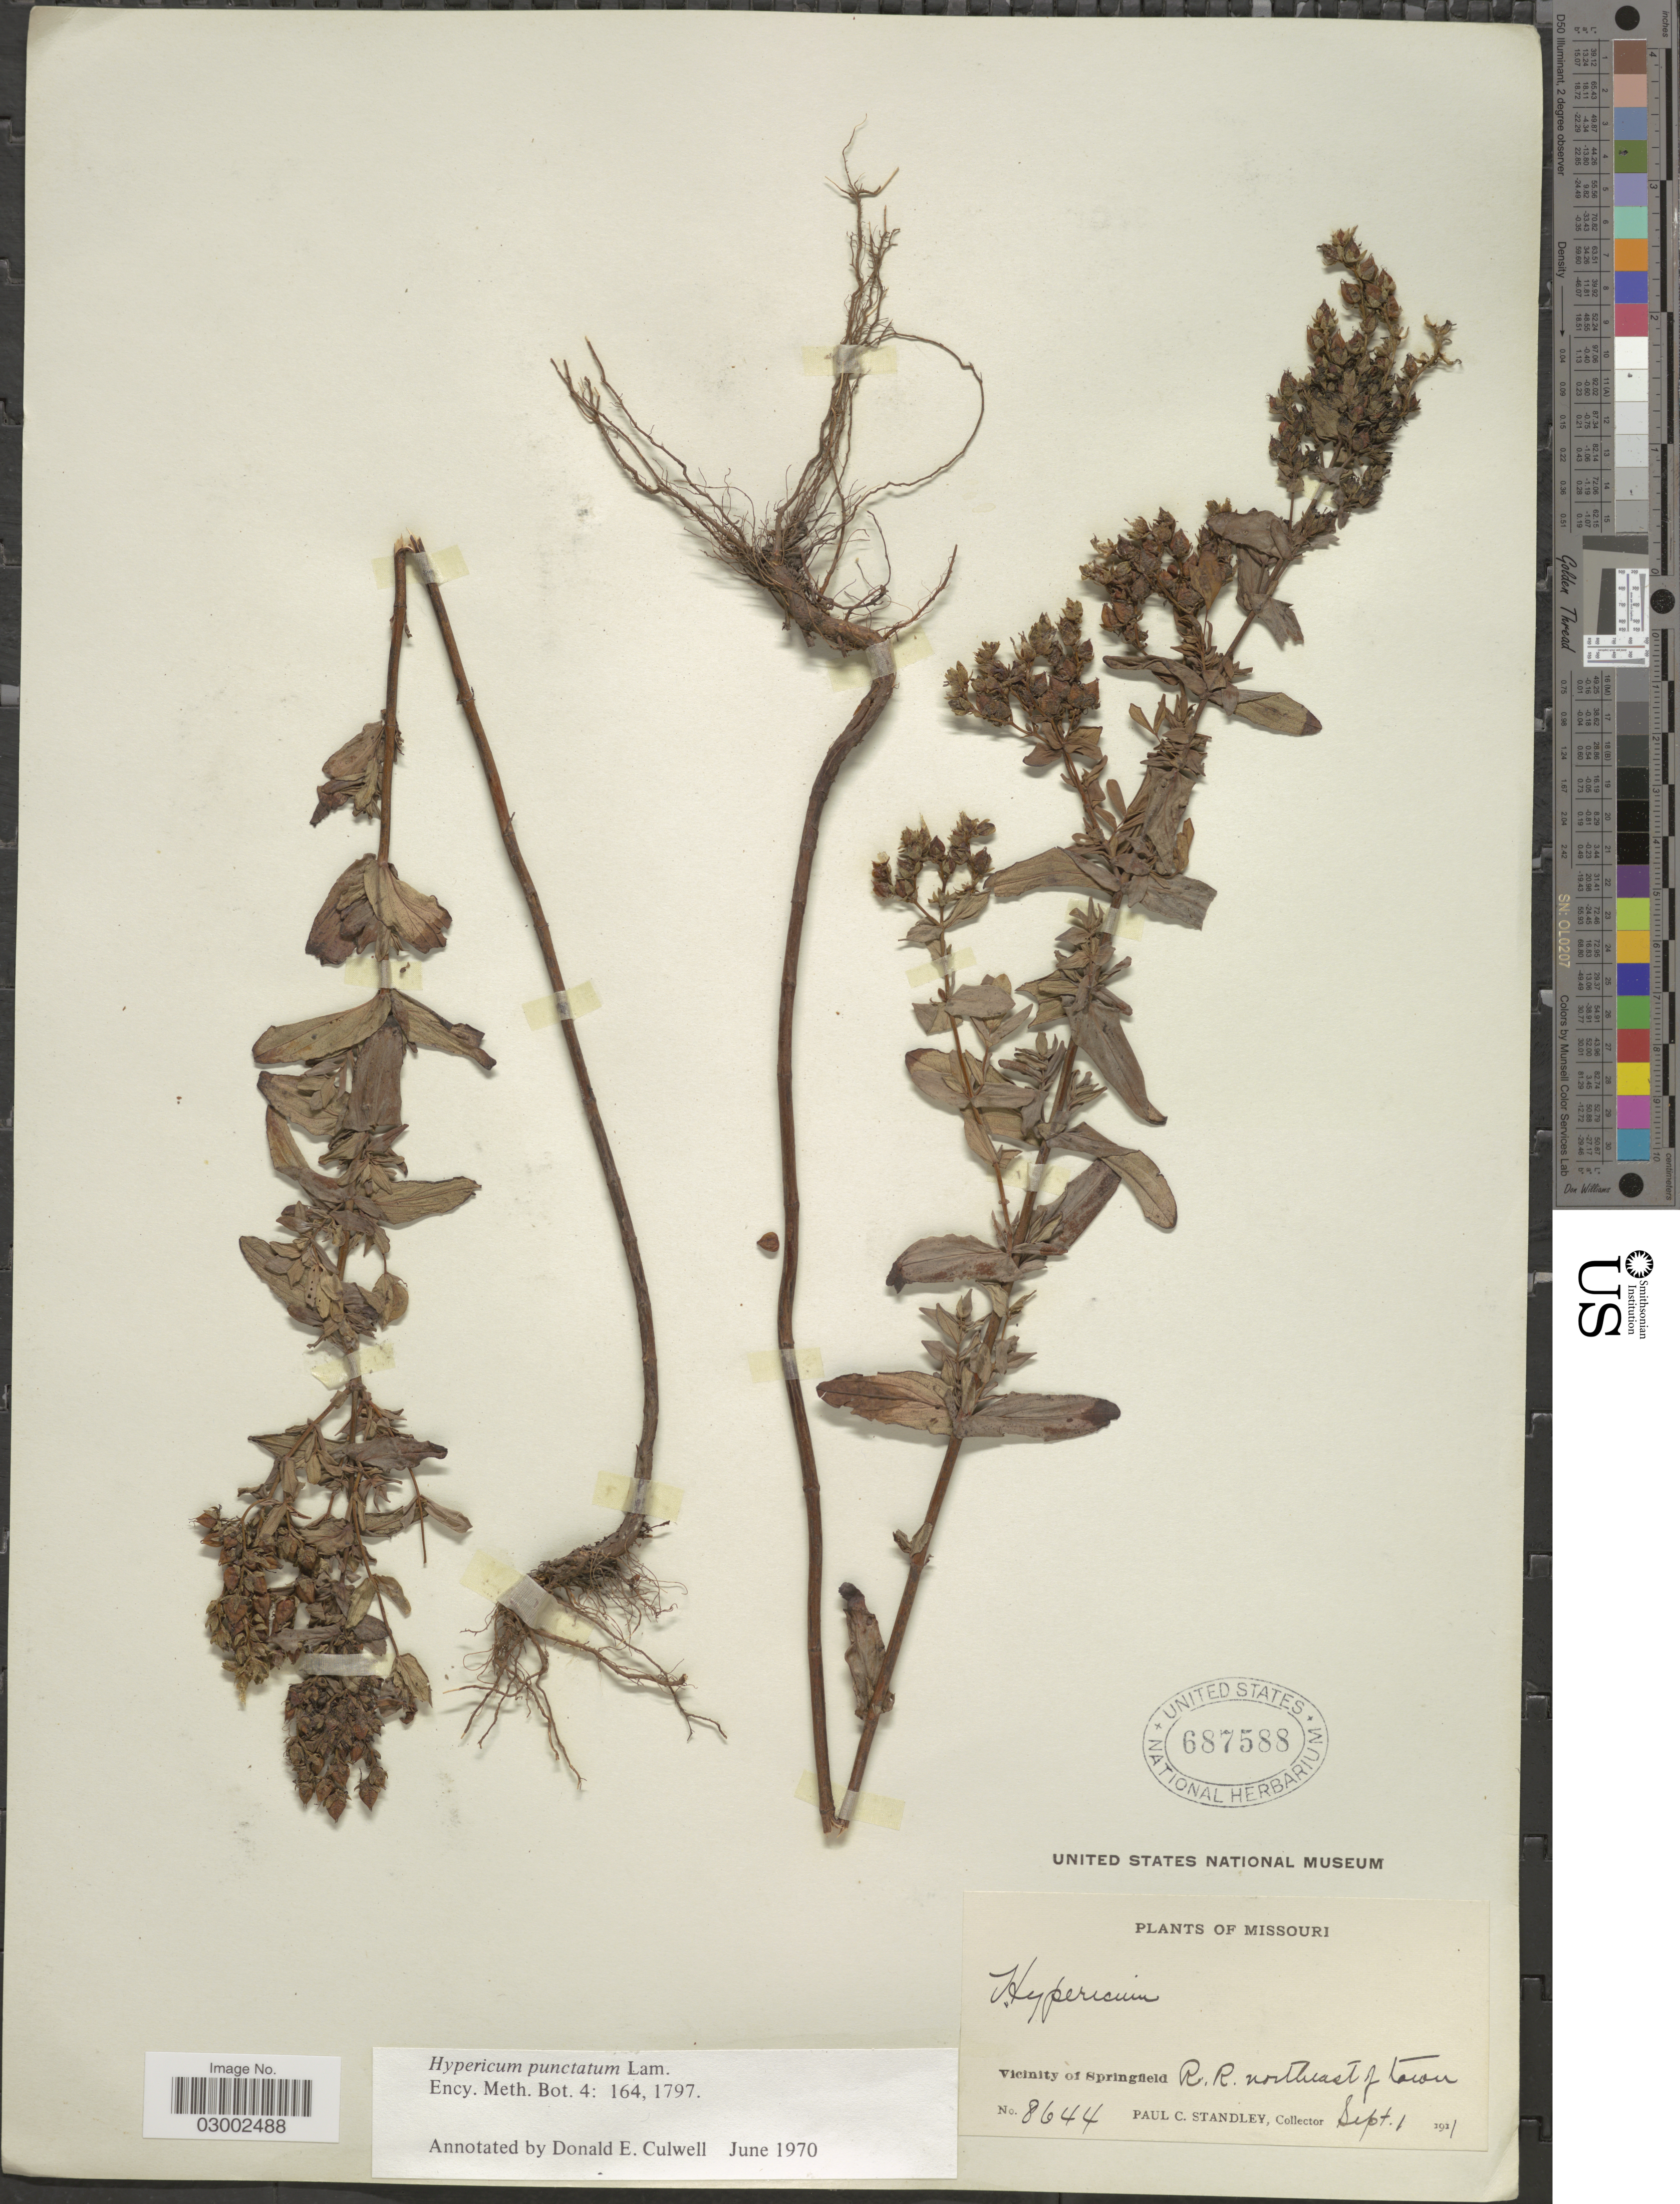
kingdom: Plantae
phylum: Tracheophyta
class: Magnoliopsida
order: Malpighiales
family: Hypericaceae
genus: Hypericum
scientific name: Hypericum punctatum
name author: Lam.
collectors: P. C. Standley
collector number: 8644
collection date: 1911-09-01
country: United States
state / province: Missouri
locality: Vicinity of Springfield. R.R. northeast of town.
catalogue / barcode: US 687588